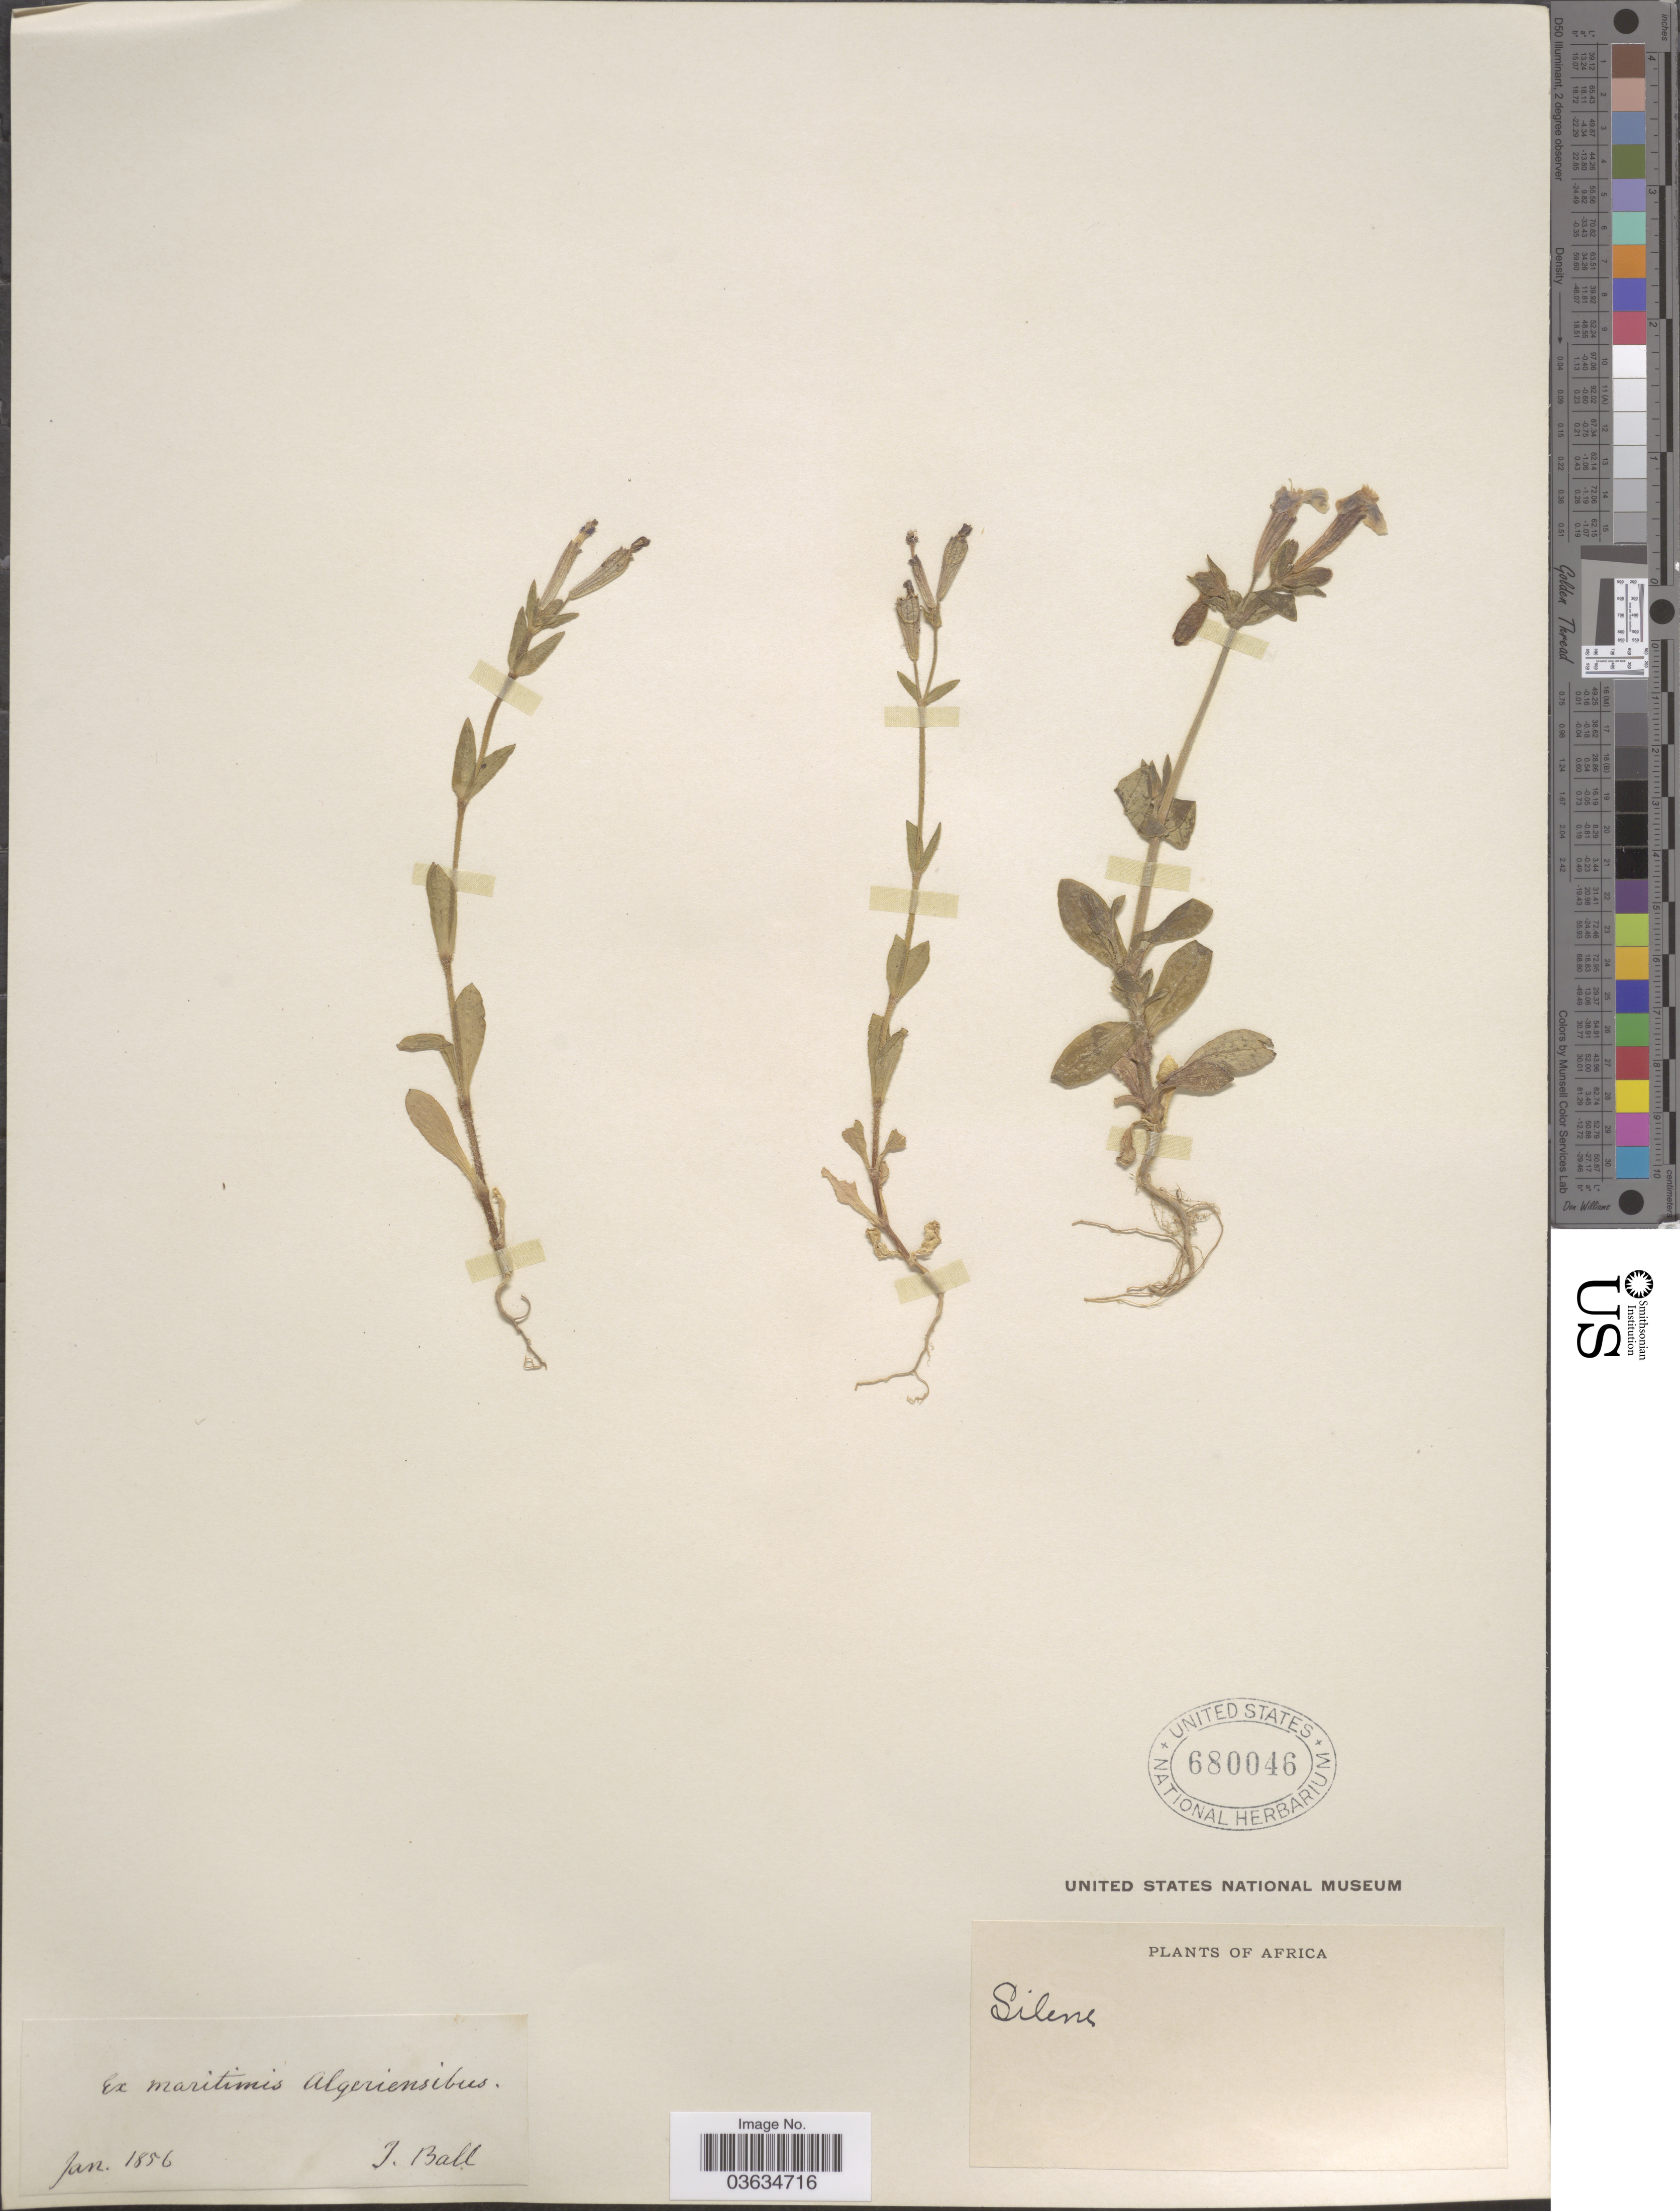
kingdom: Plantae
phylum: Tracheophyta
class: Magnoliopsida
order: Caryophyllales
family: Caryophyllaceae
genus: Silene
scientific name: Silene sp.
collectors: J. Ball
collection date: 1856-01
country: Algeria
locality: Ex maritimis Algeriensibus.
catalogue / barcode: US 680046